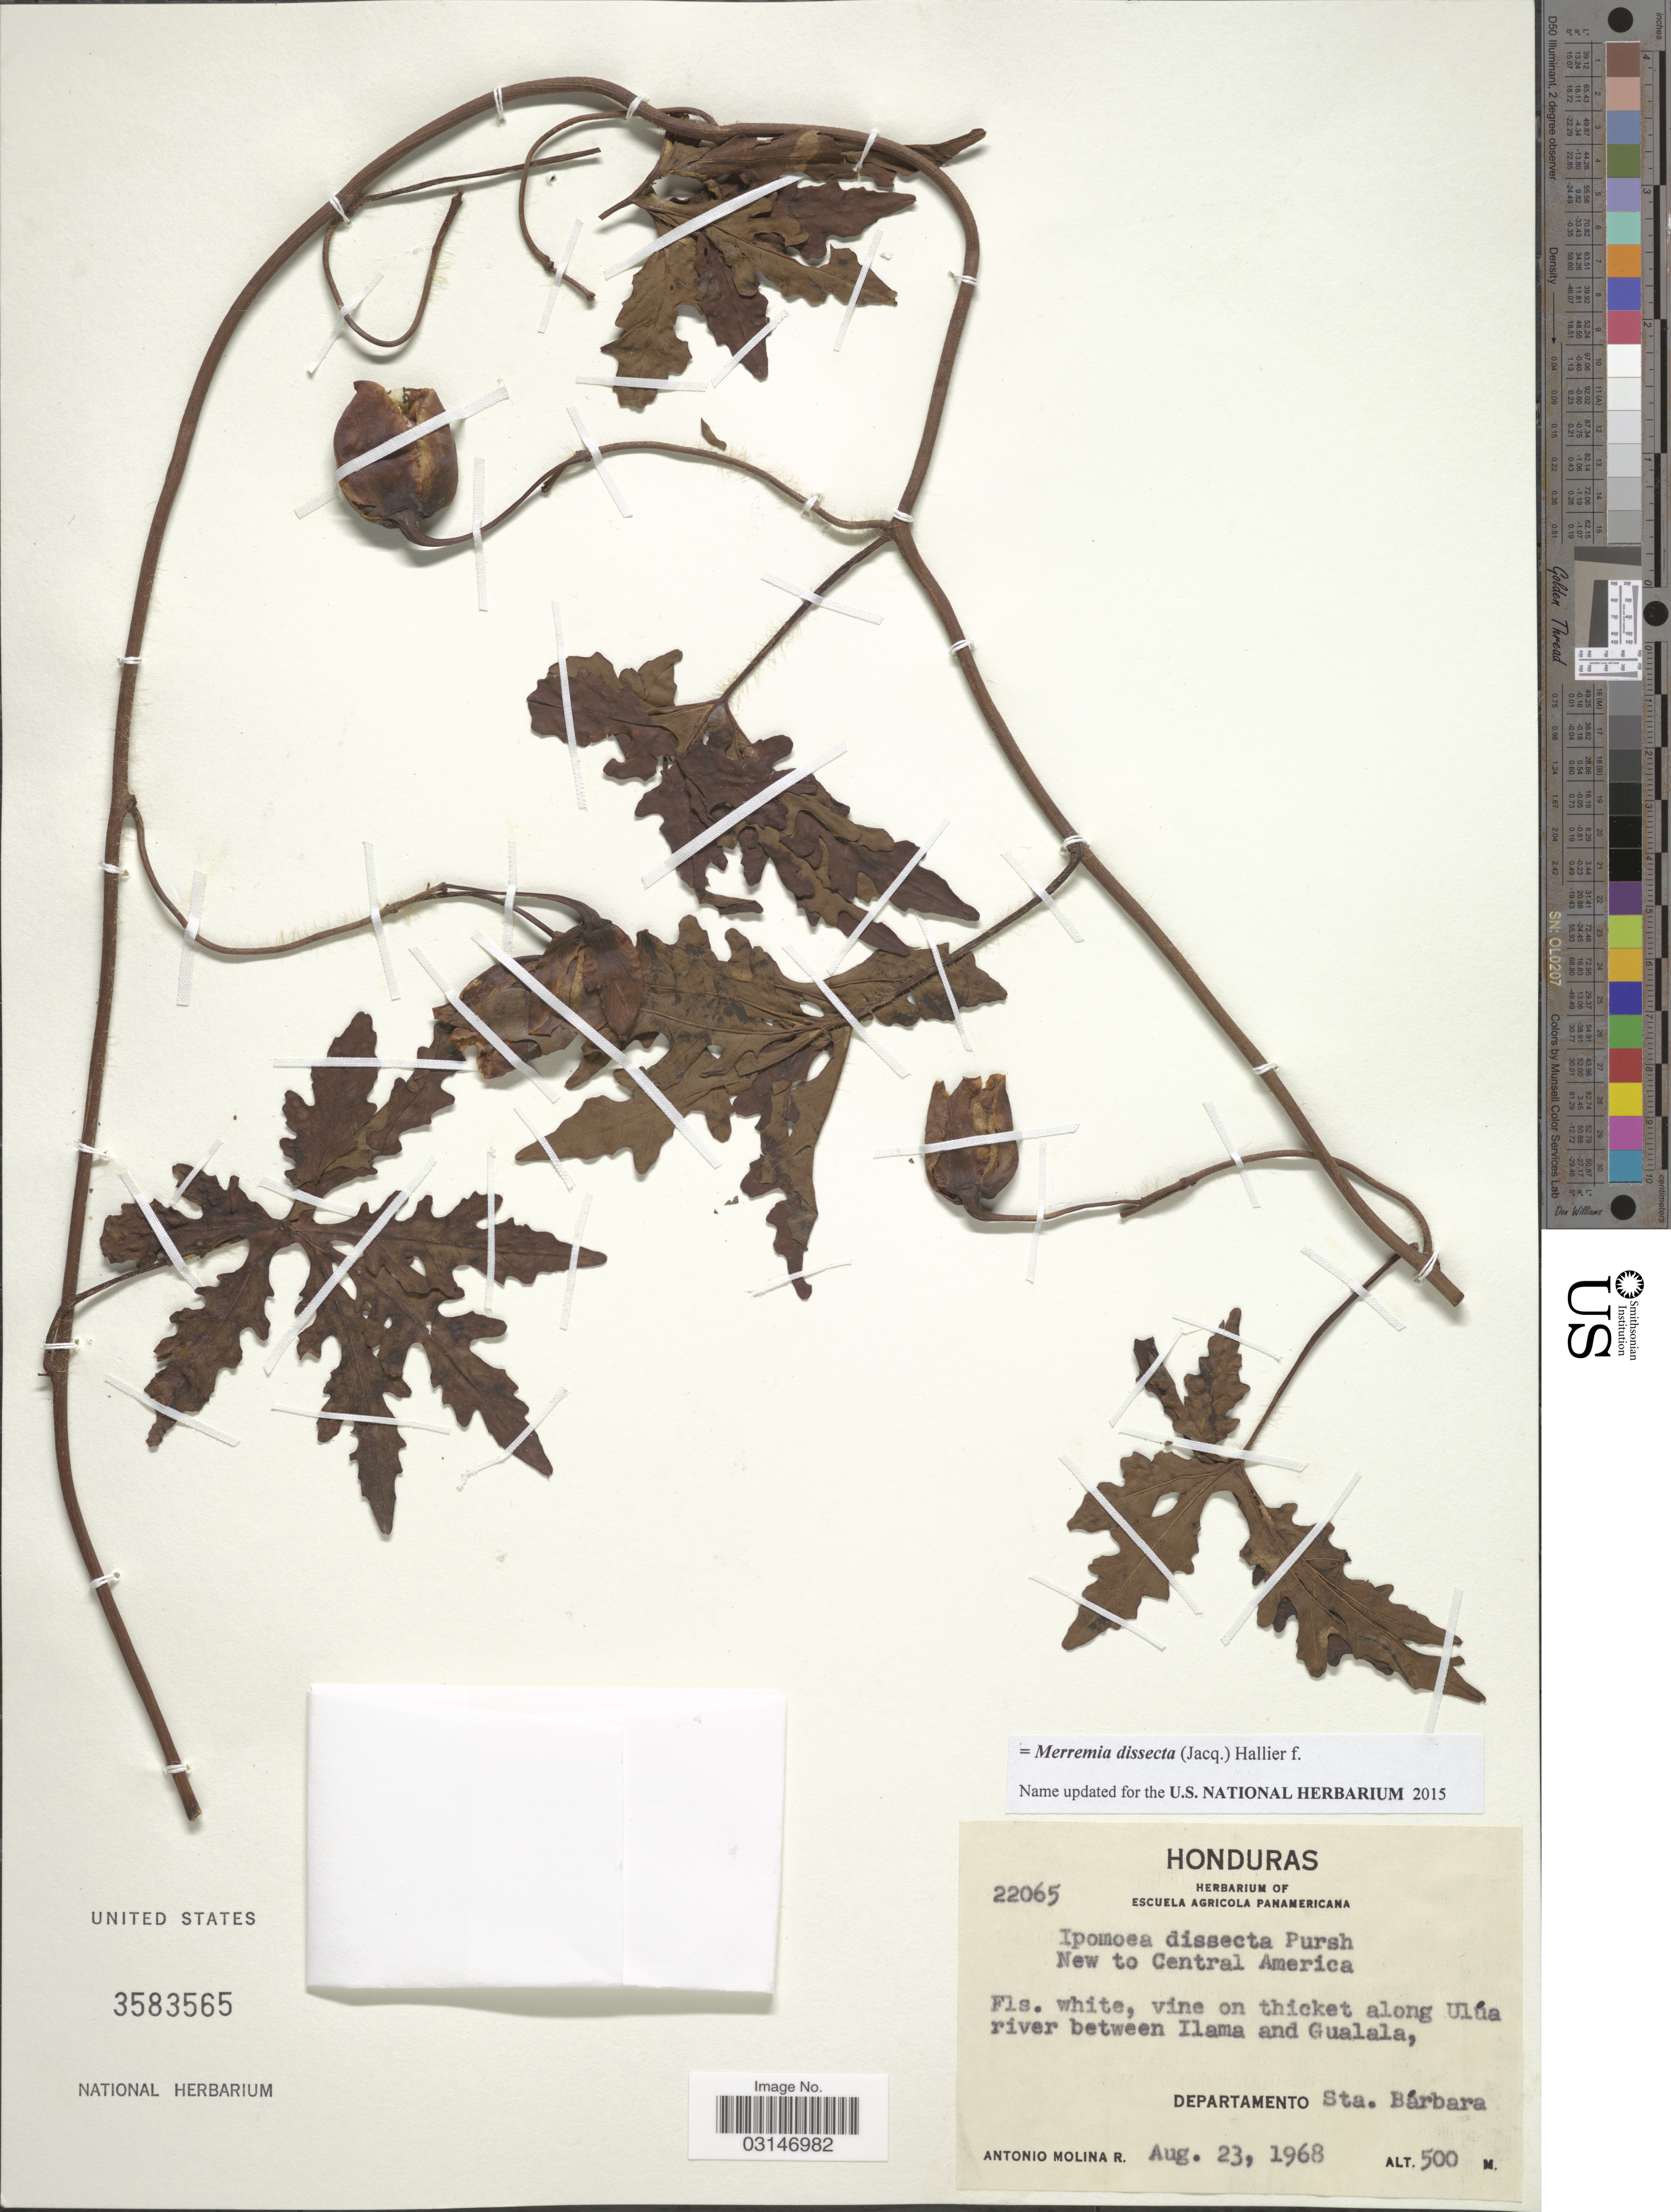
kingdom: Plantae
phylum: Tracheophyta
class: Magnoliopsida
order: Solanales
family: Convolvulaceae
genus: Distimake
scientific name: Distimake dissectus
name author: (Jacq.) A. R. Simões & Staples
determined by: Strong, Mark T., (BOT), Smithsonian Institution - National Museum of Natural History (UNITED STATES)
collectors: A. Molina R.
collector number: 22065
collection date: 1968-08-23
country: Honduras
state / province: Santa Bárbara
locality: Vine on thicket along Ulúa river between Ilama and Gualala, Departamento Sta. Bárbara.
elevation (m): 500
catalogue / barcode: US 3583565